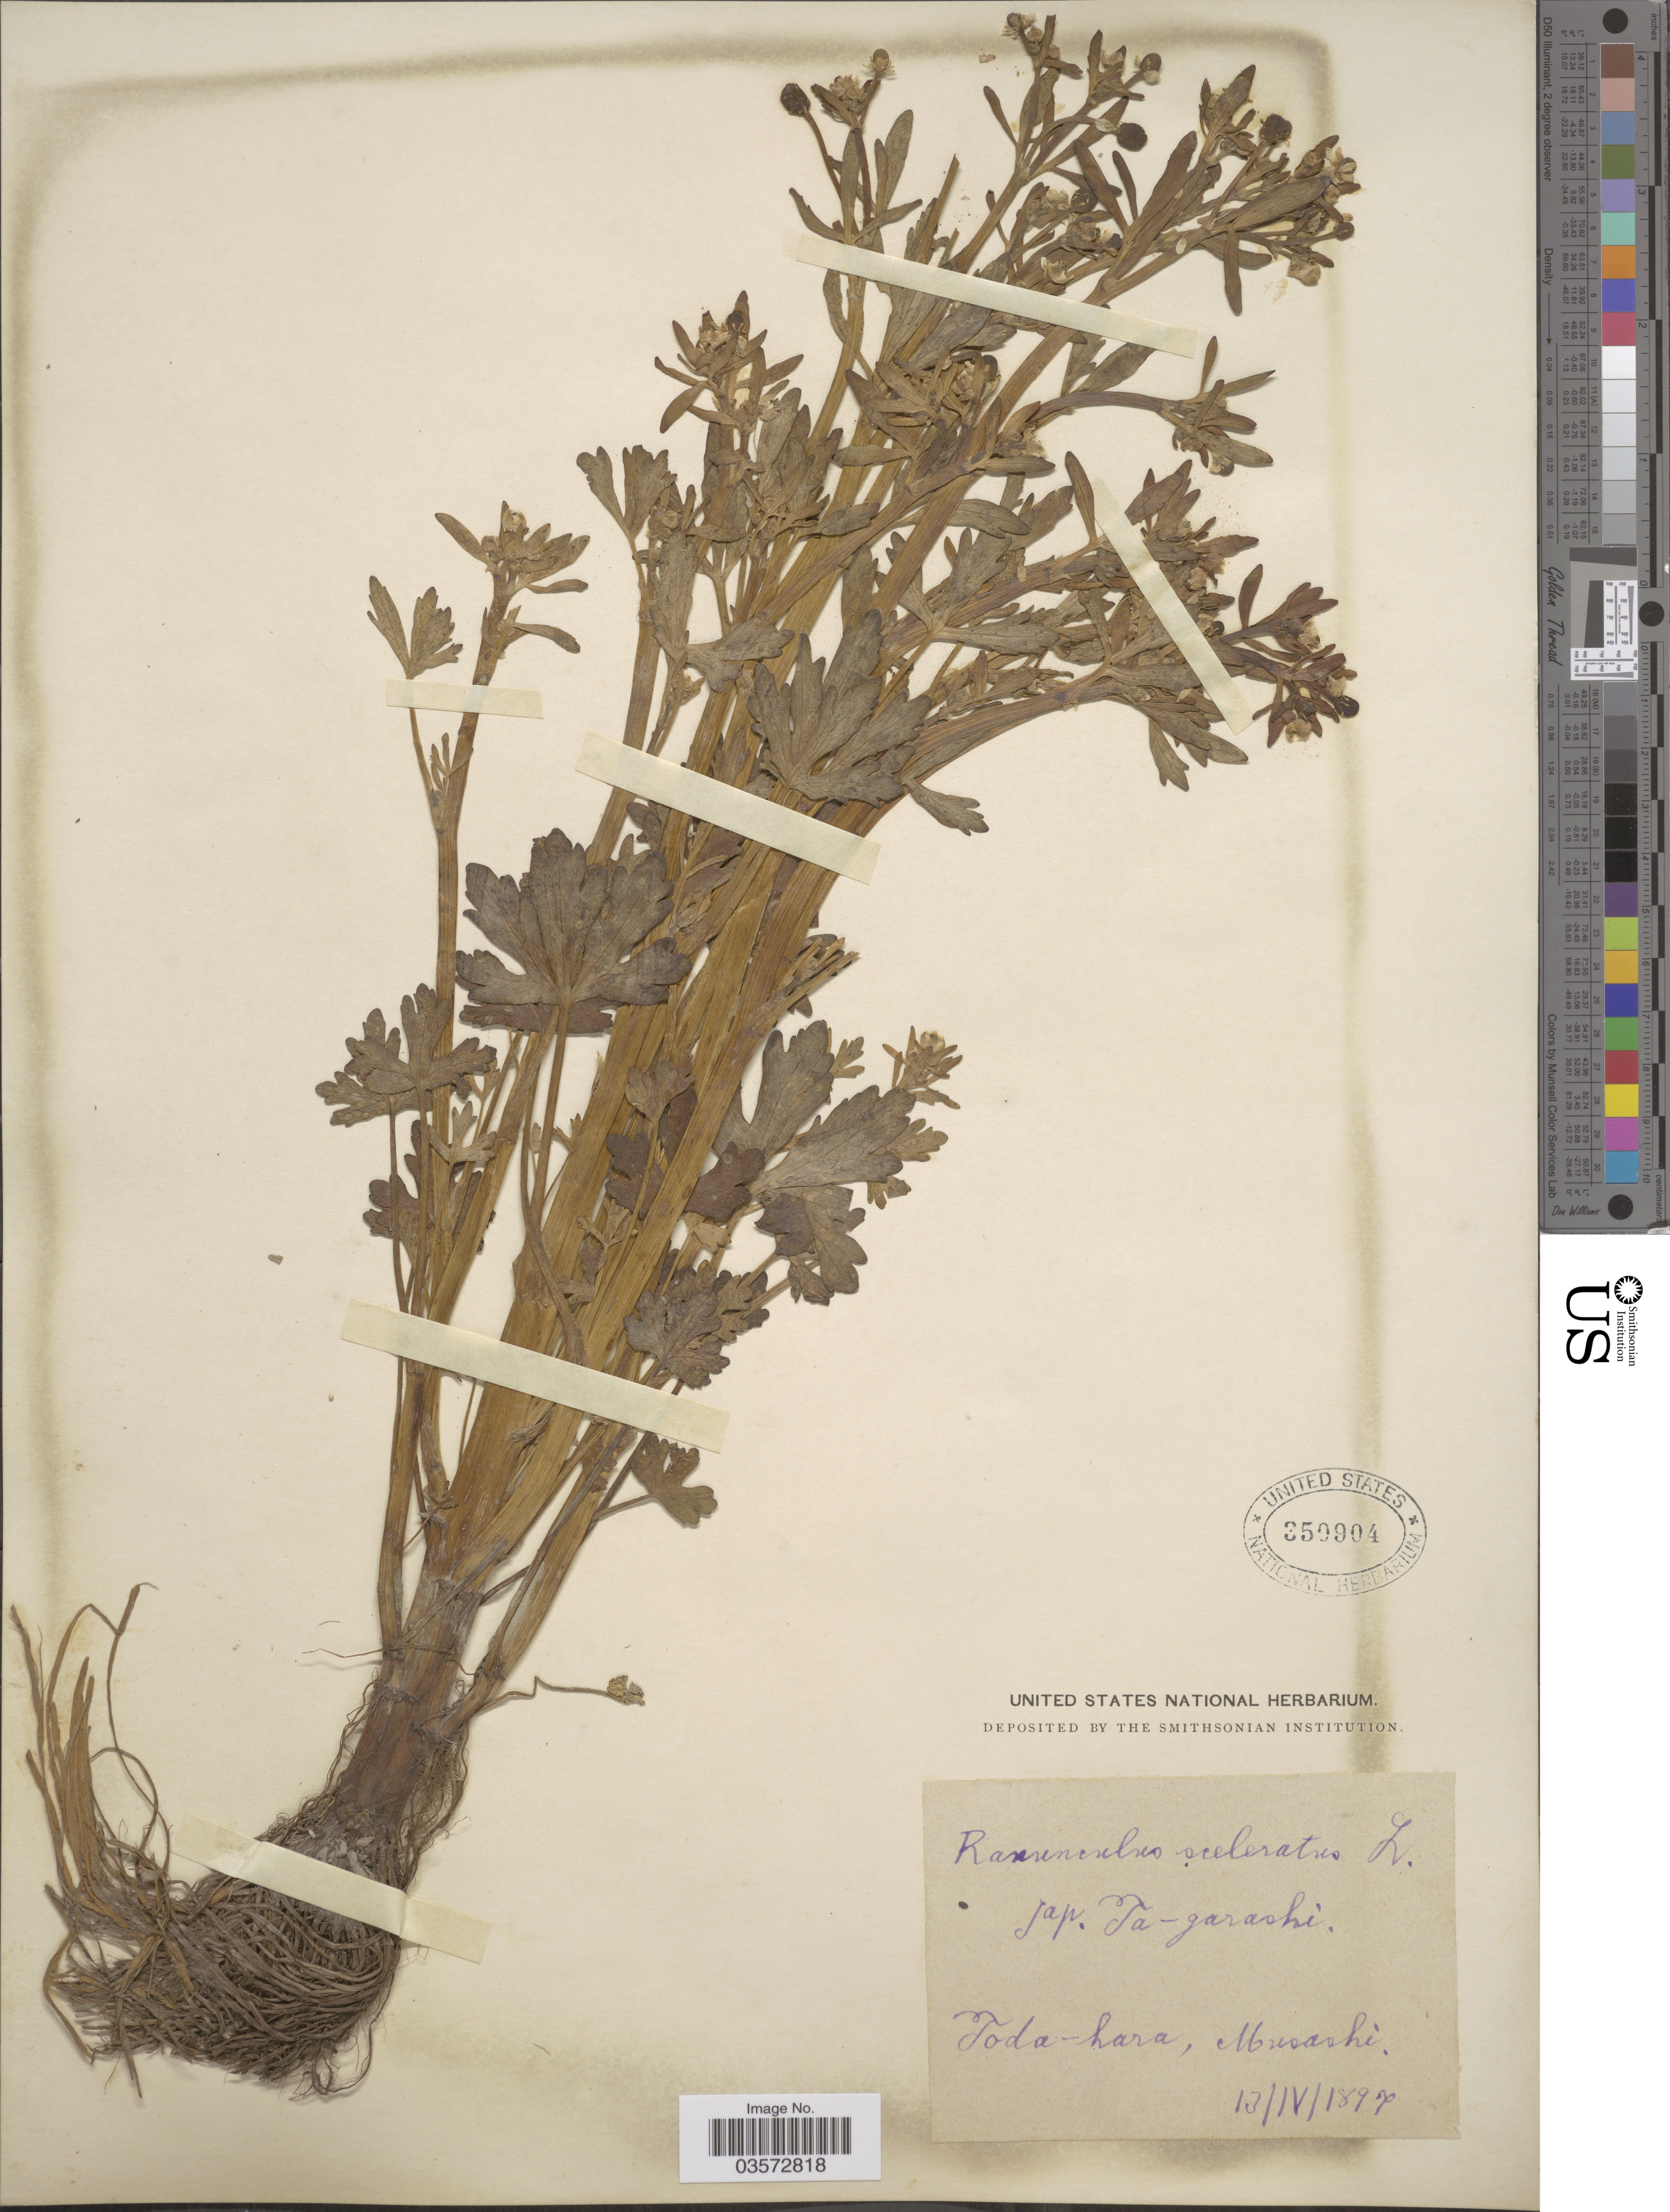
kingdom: Plantae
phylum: Tracheophyta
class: Magnoliopsida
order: Ranunculales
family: Ranunculaceae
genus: Ranunculus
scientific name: Ranunculus sceleratus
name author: L.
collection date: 1897-04-13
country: Japan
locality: Toda-hara, Musashi.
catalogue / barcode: US 590904